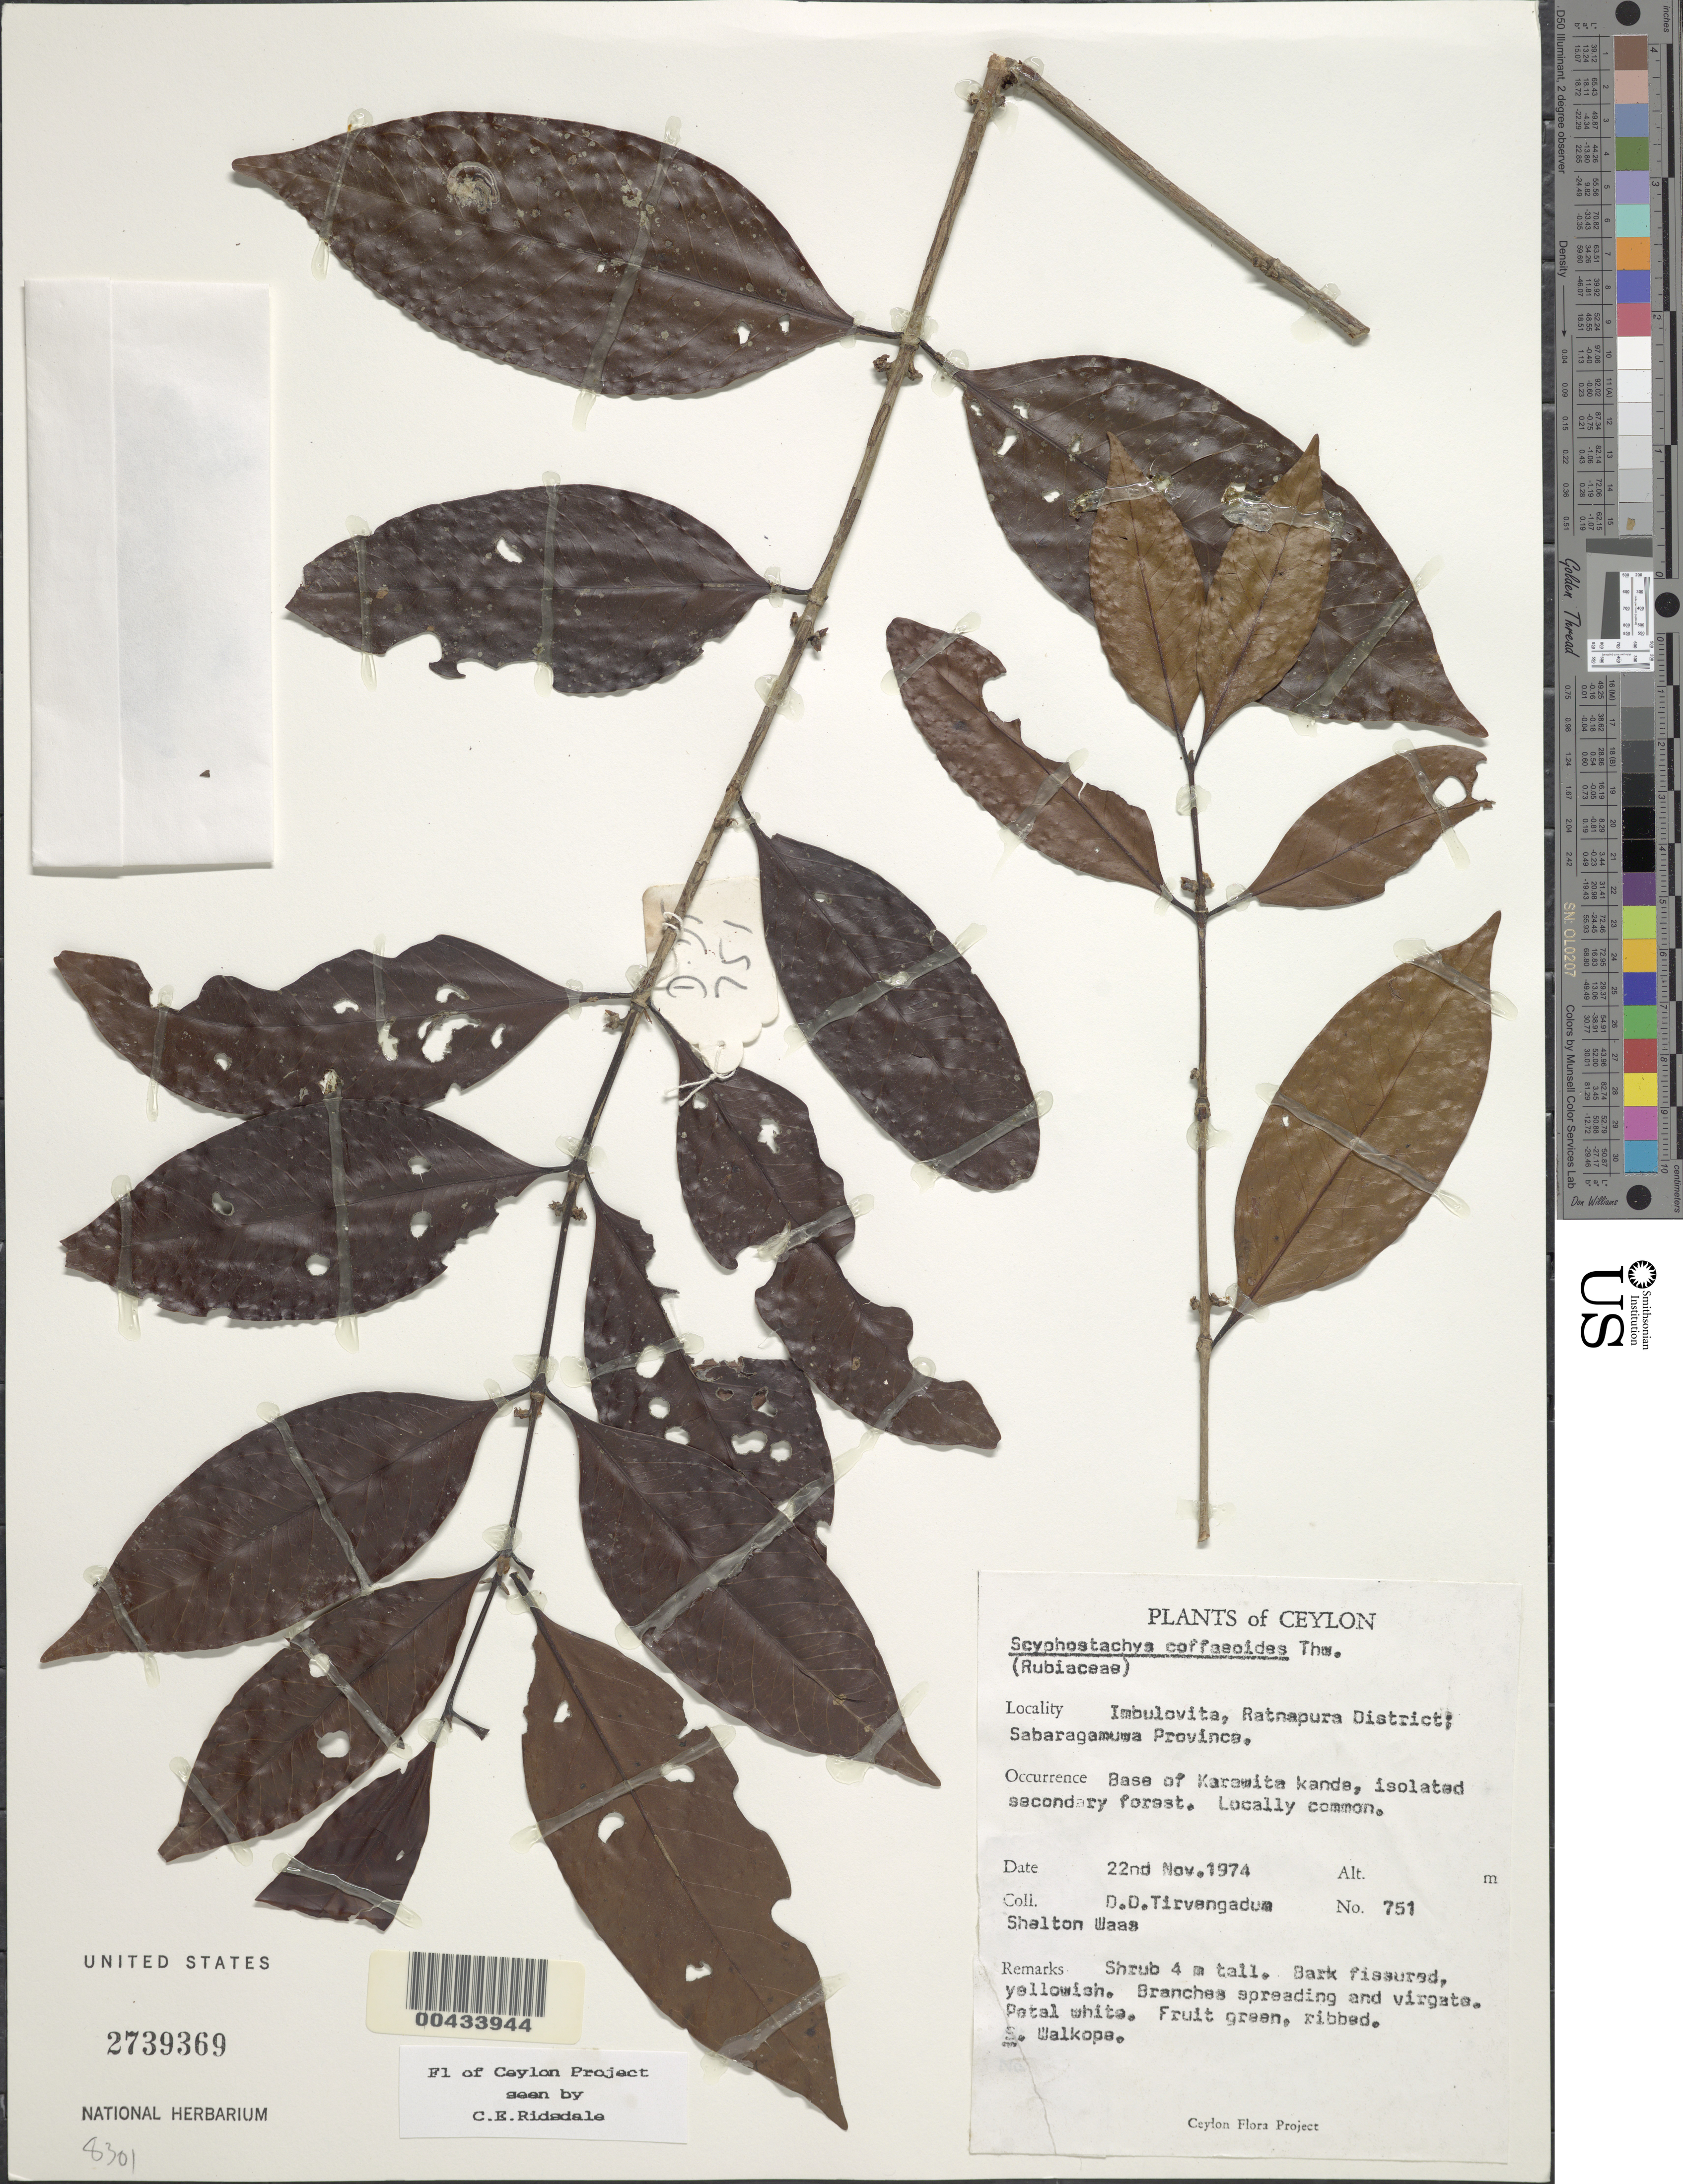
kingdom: Plantae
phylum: Tracheophyta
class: Magnoliopsida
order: Gentianales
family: Rubiaceae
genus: Scyphostachys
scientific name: Scyphostachys coffeoides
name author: Thwaites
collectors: D. Tirvengadum & S. Waas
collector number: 751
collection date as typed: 22 Nov 1974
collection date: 1974-11-22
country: Sri Lanka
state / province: Sabaragamuwa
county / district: Ratnapura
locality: Imbulovita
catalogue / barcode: US 2739369